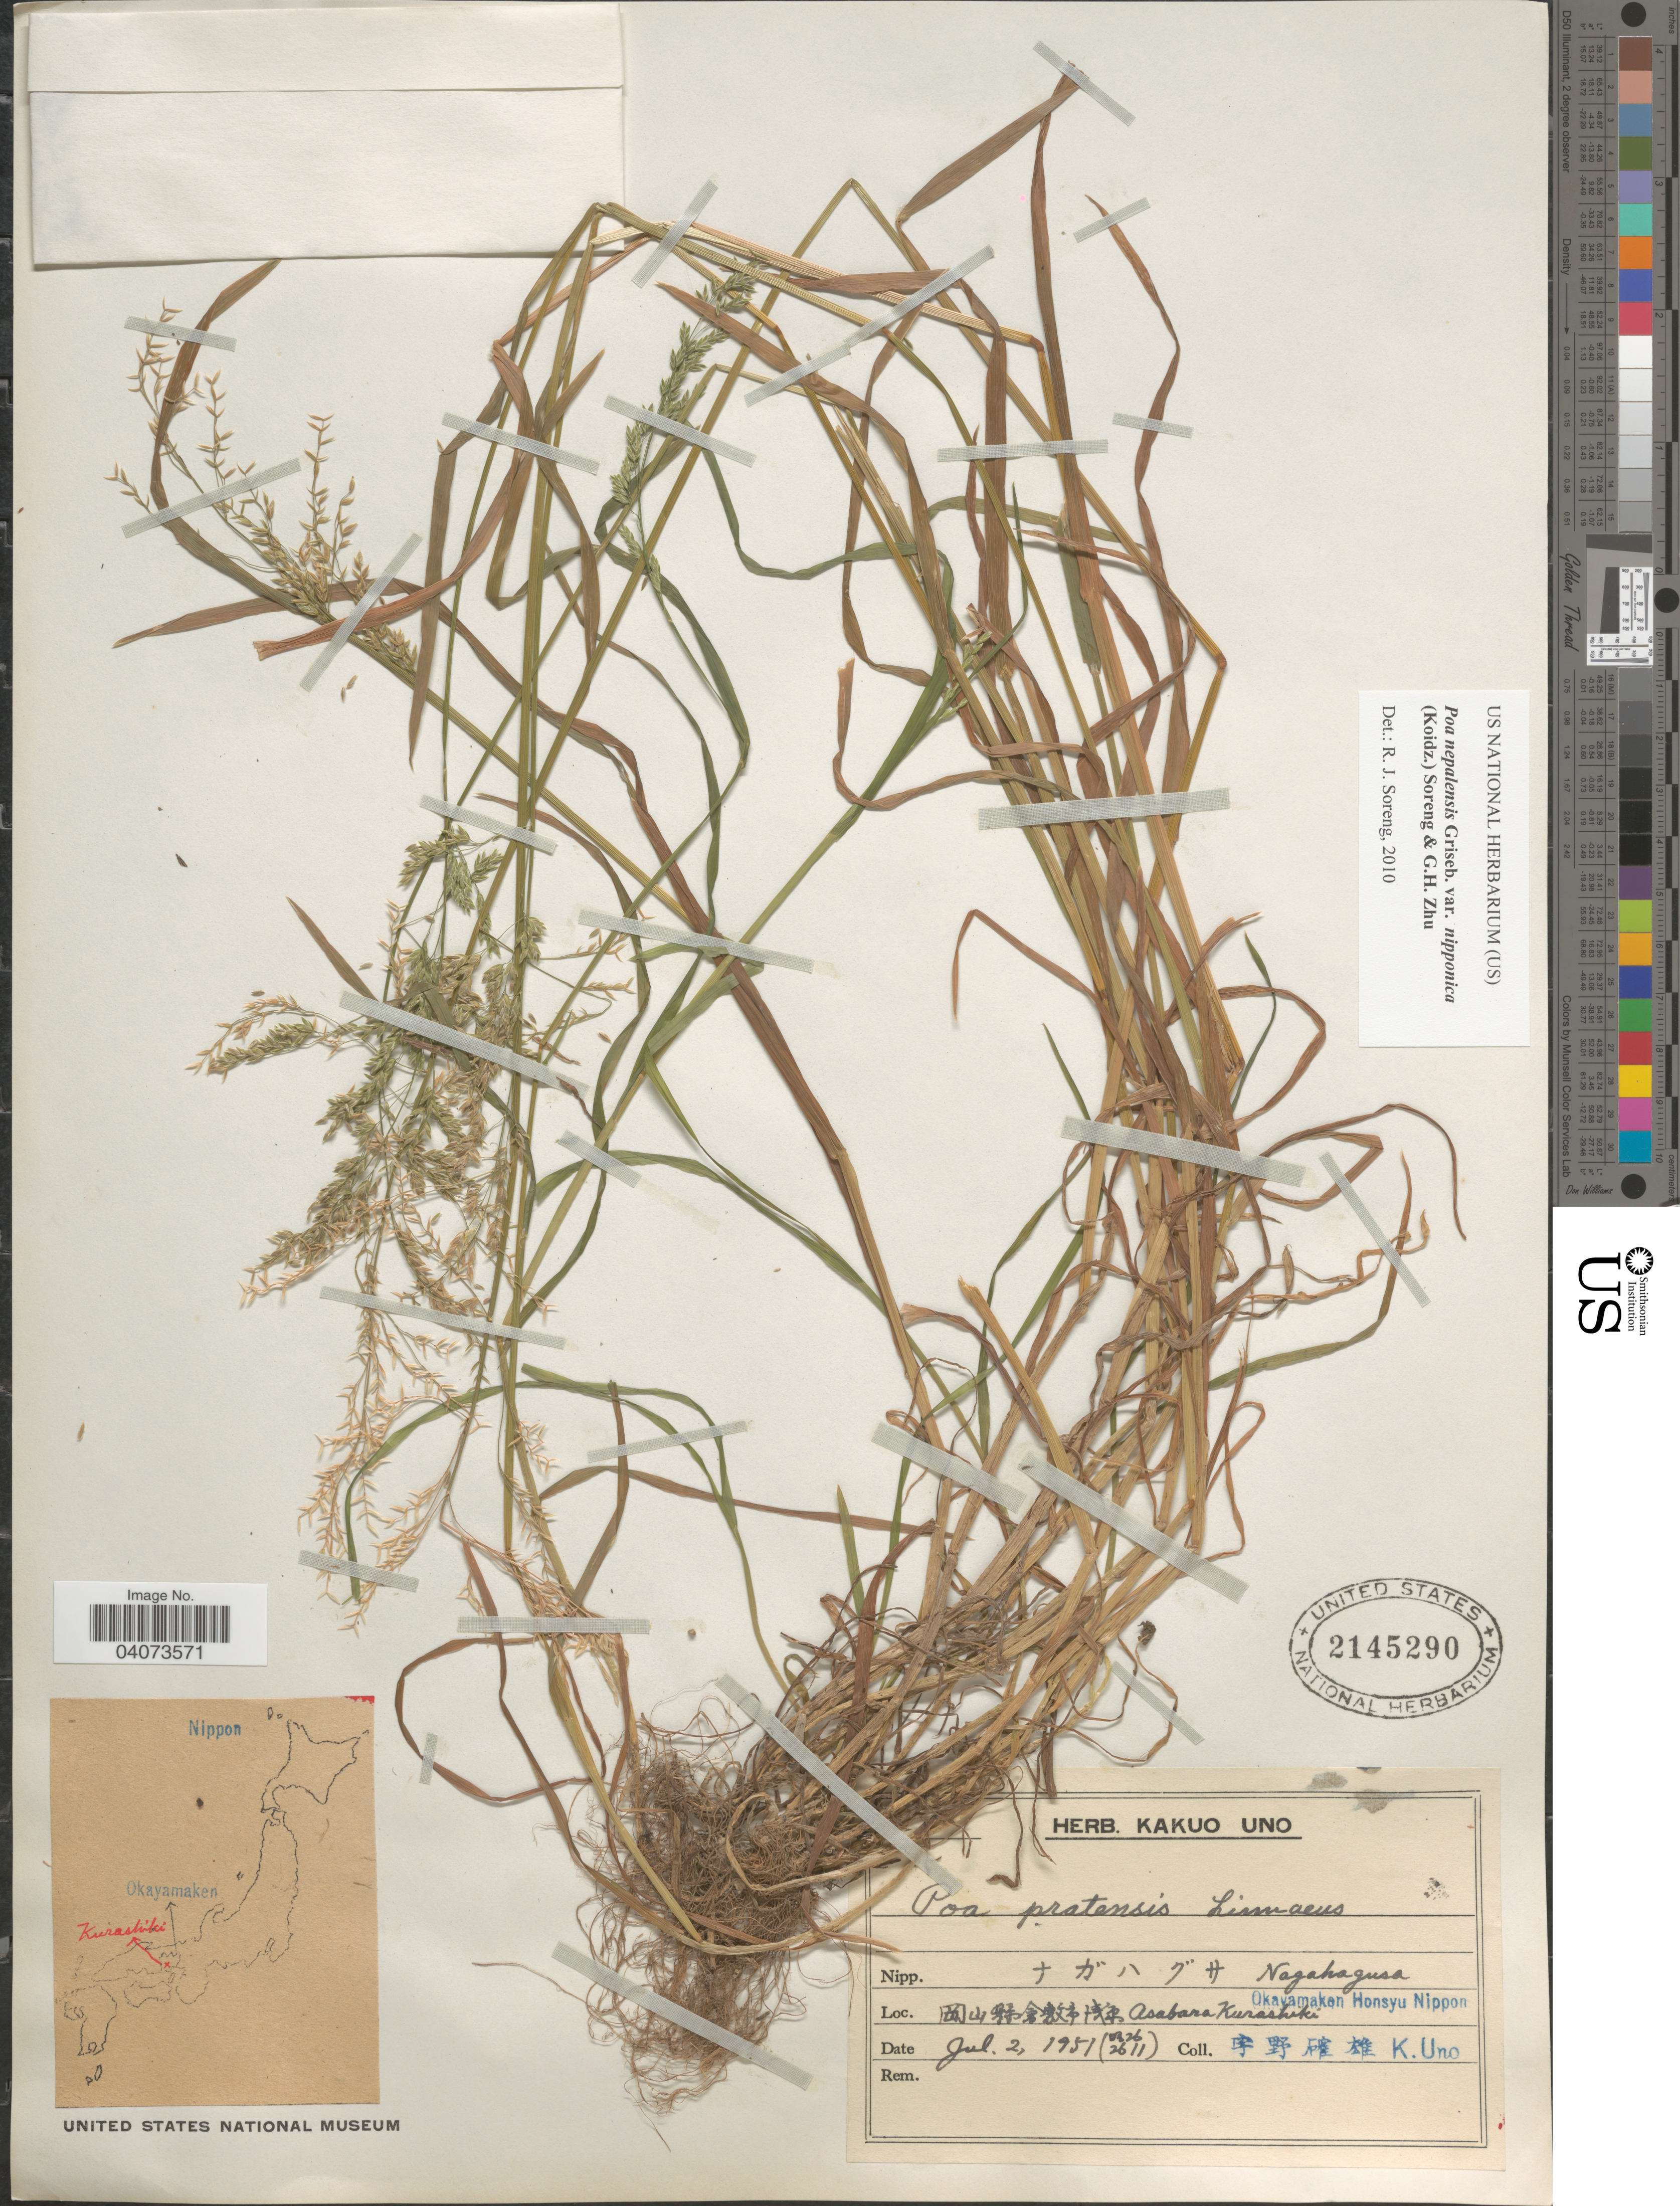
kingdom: Plantae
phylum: Tracheophyta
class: Liliopsida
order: Poales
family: Poaceae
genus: Poa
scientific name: Poa nepalensis var. nipponica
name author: (Koidz.) Soreng & G.H. Zhu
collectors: K. Uno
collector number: R26/2611?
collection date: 1951-07-02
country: Japan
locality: X Asabara Kurashiki. Okayamakan Honsyu Nippon.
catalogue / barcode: US 2145290